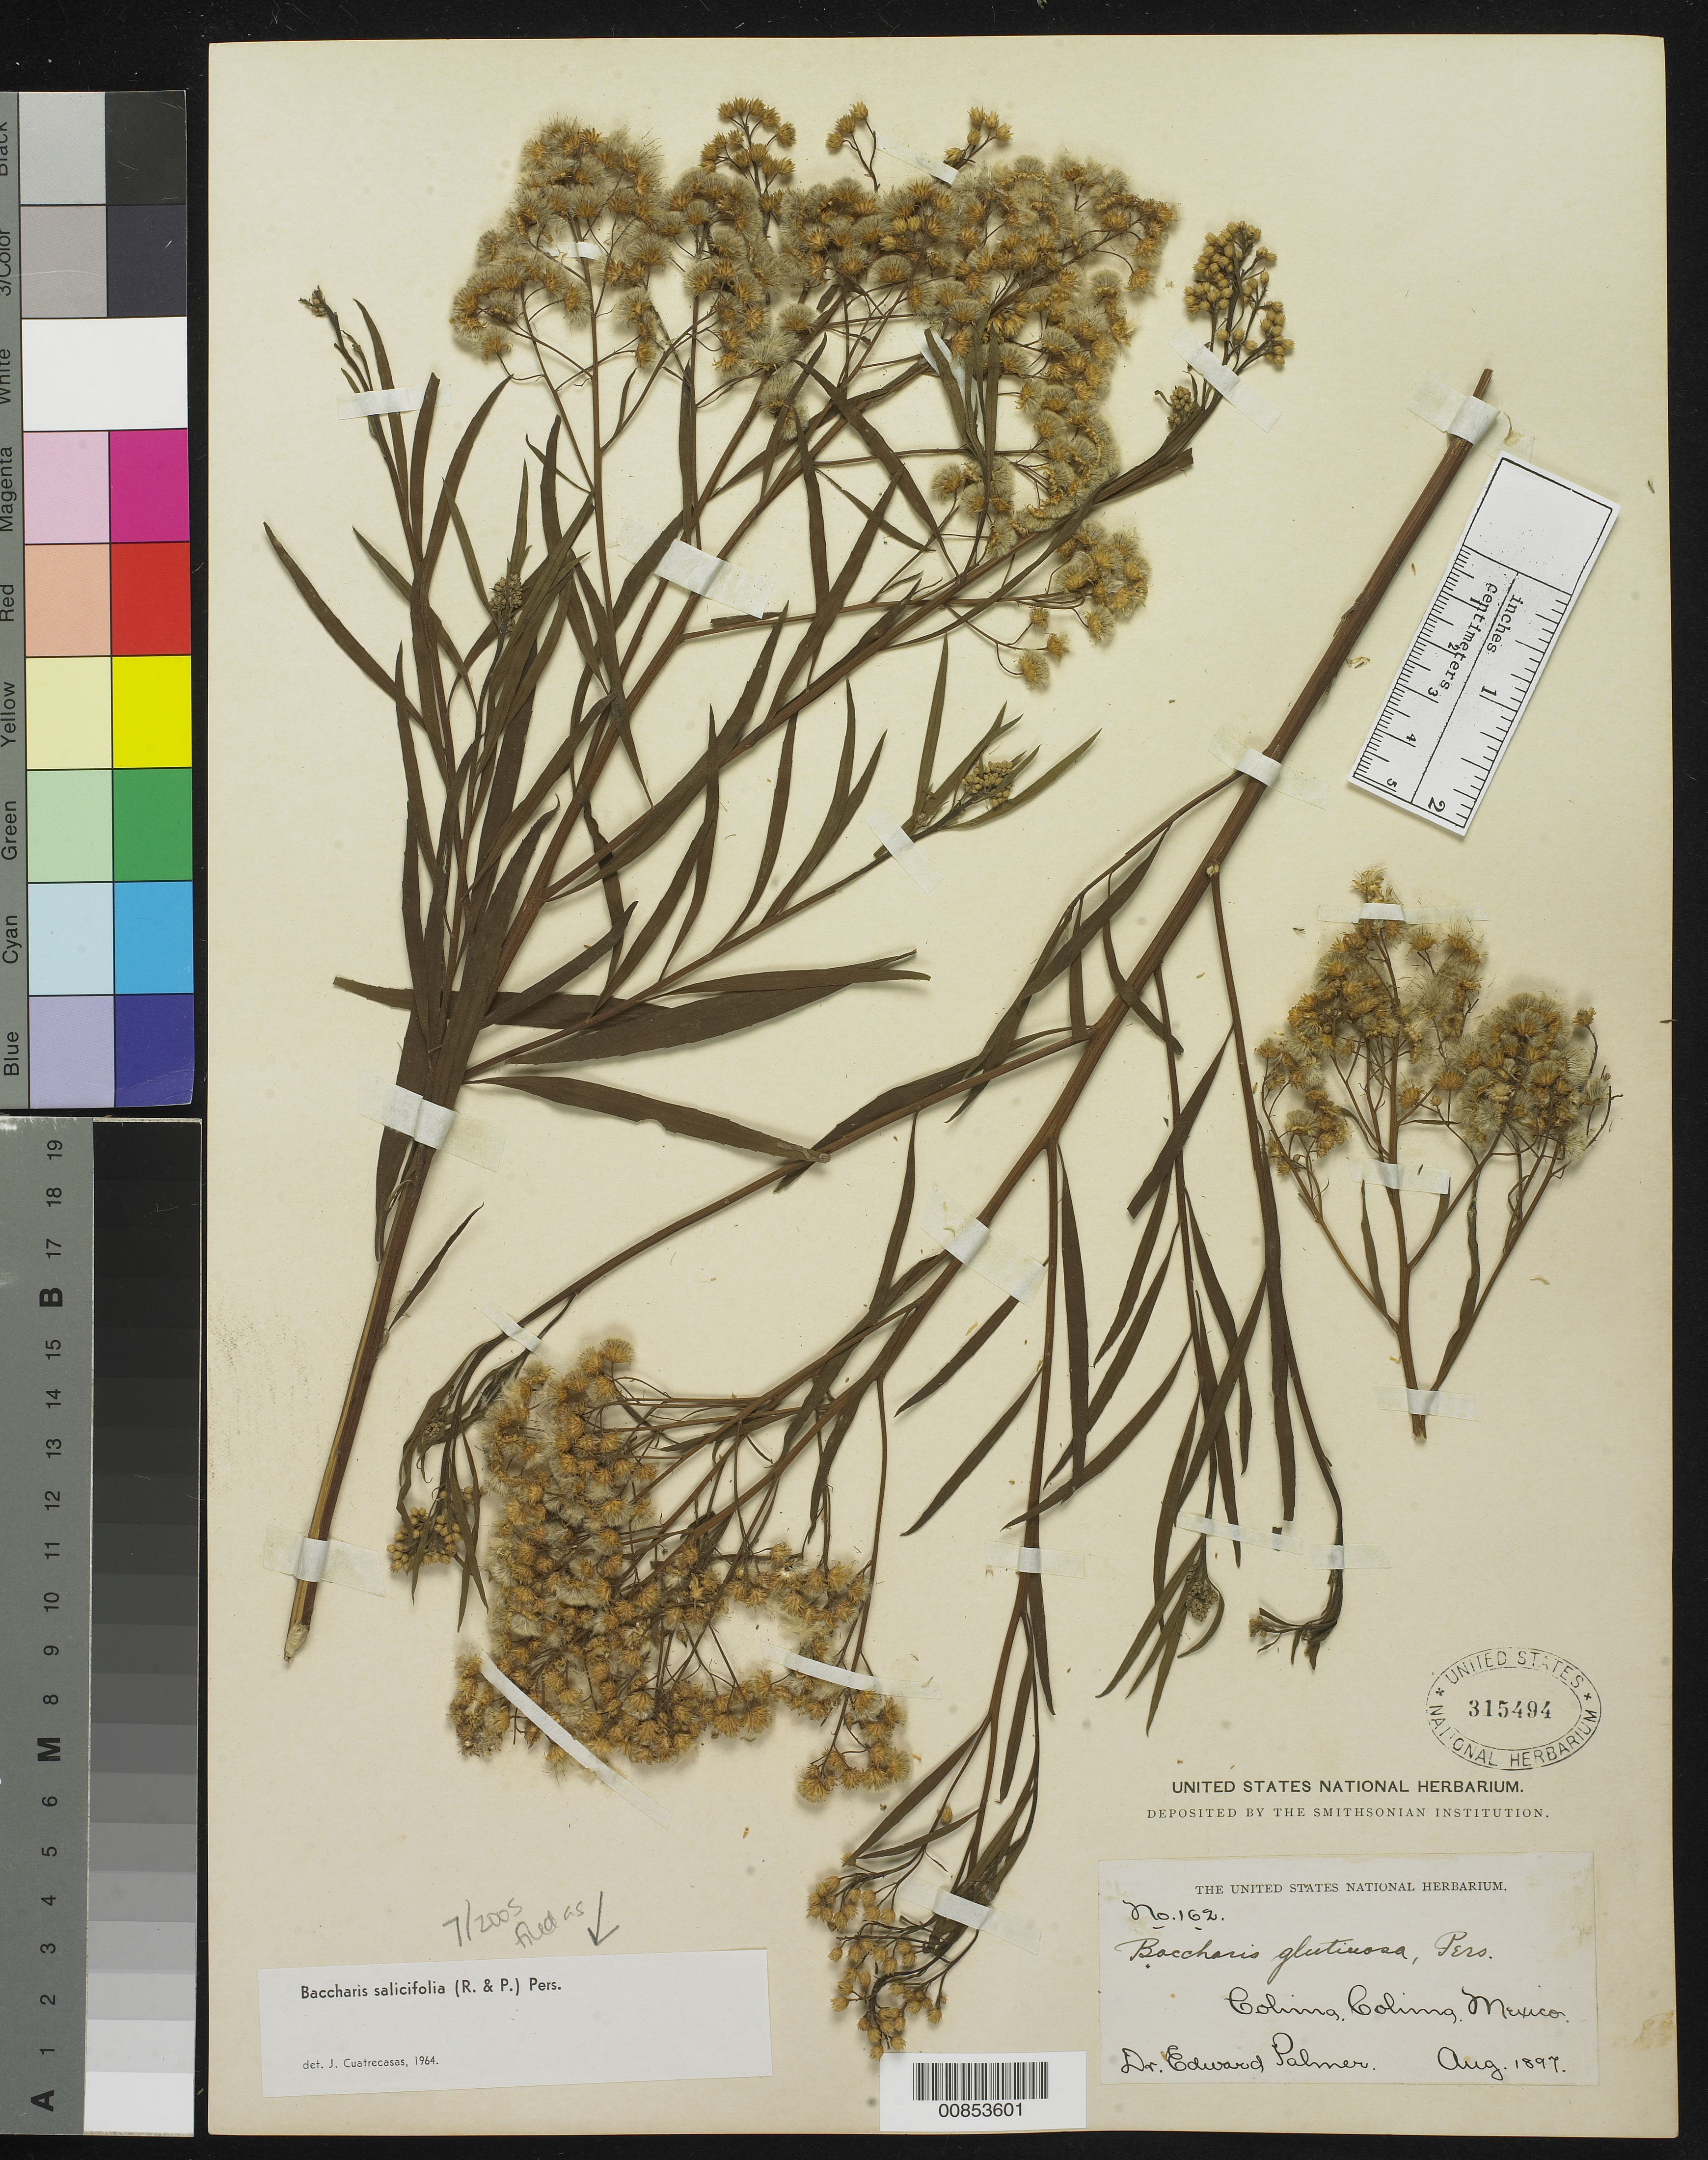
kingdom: Plantae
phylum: Tracheophyta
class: Magnoliopsida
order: Asterales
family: Asteraceae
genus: Baccharis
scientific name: Baccharis salicifolia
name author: (Ruiz & Pav.) Pers.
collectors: E. Palmer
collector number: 162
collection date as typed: Aug 1897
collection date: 1897-08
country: Mexico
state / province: Colima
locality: Colima, Colima.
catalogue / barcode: US 315494